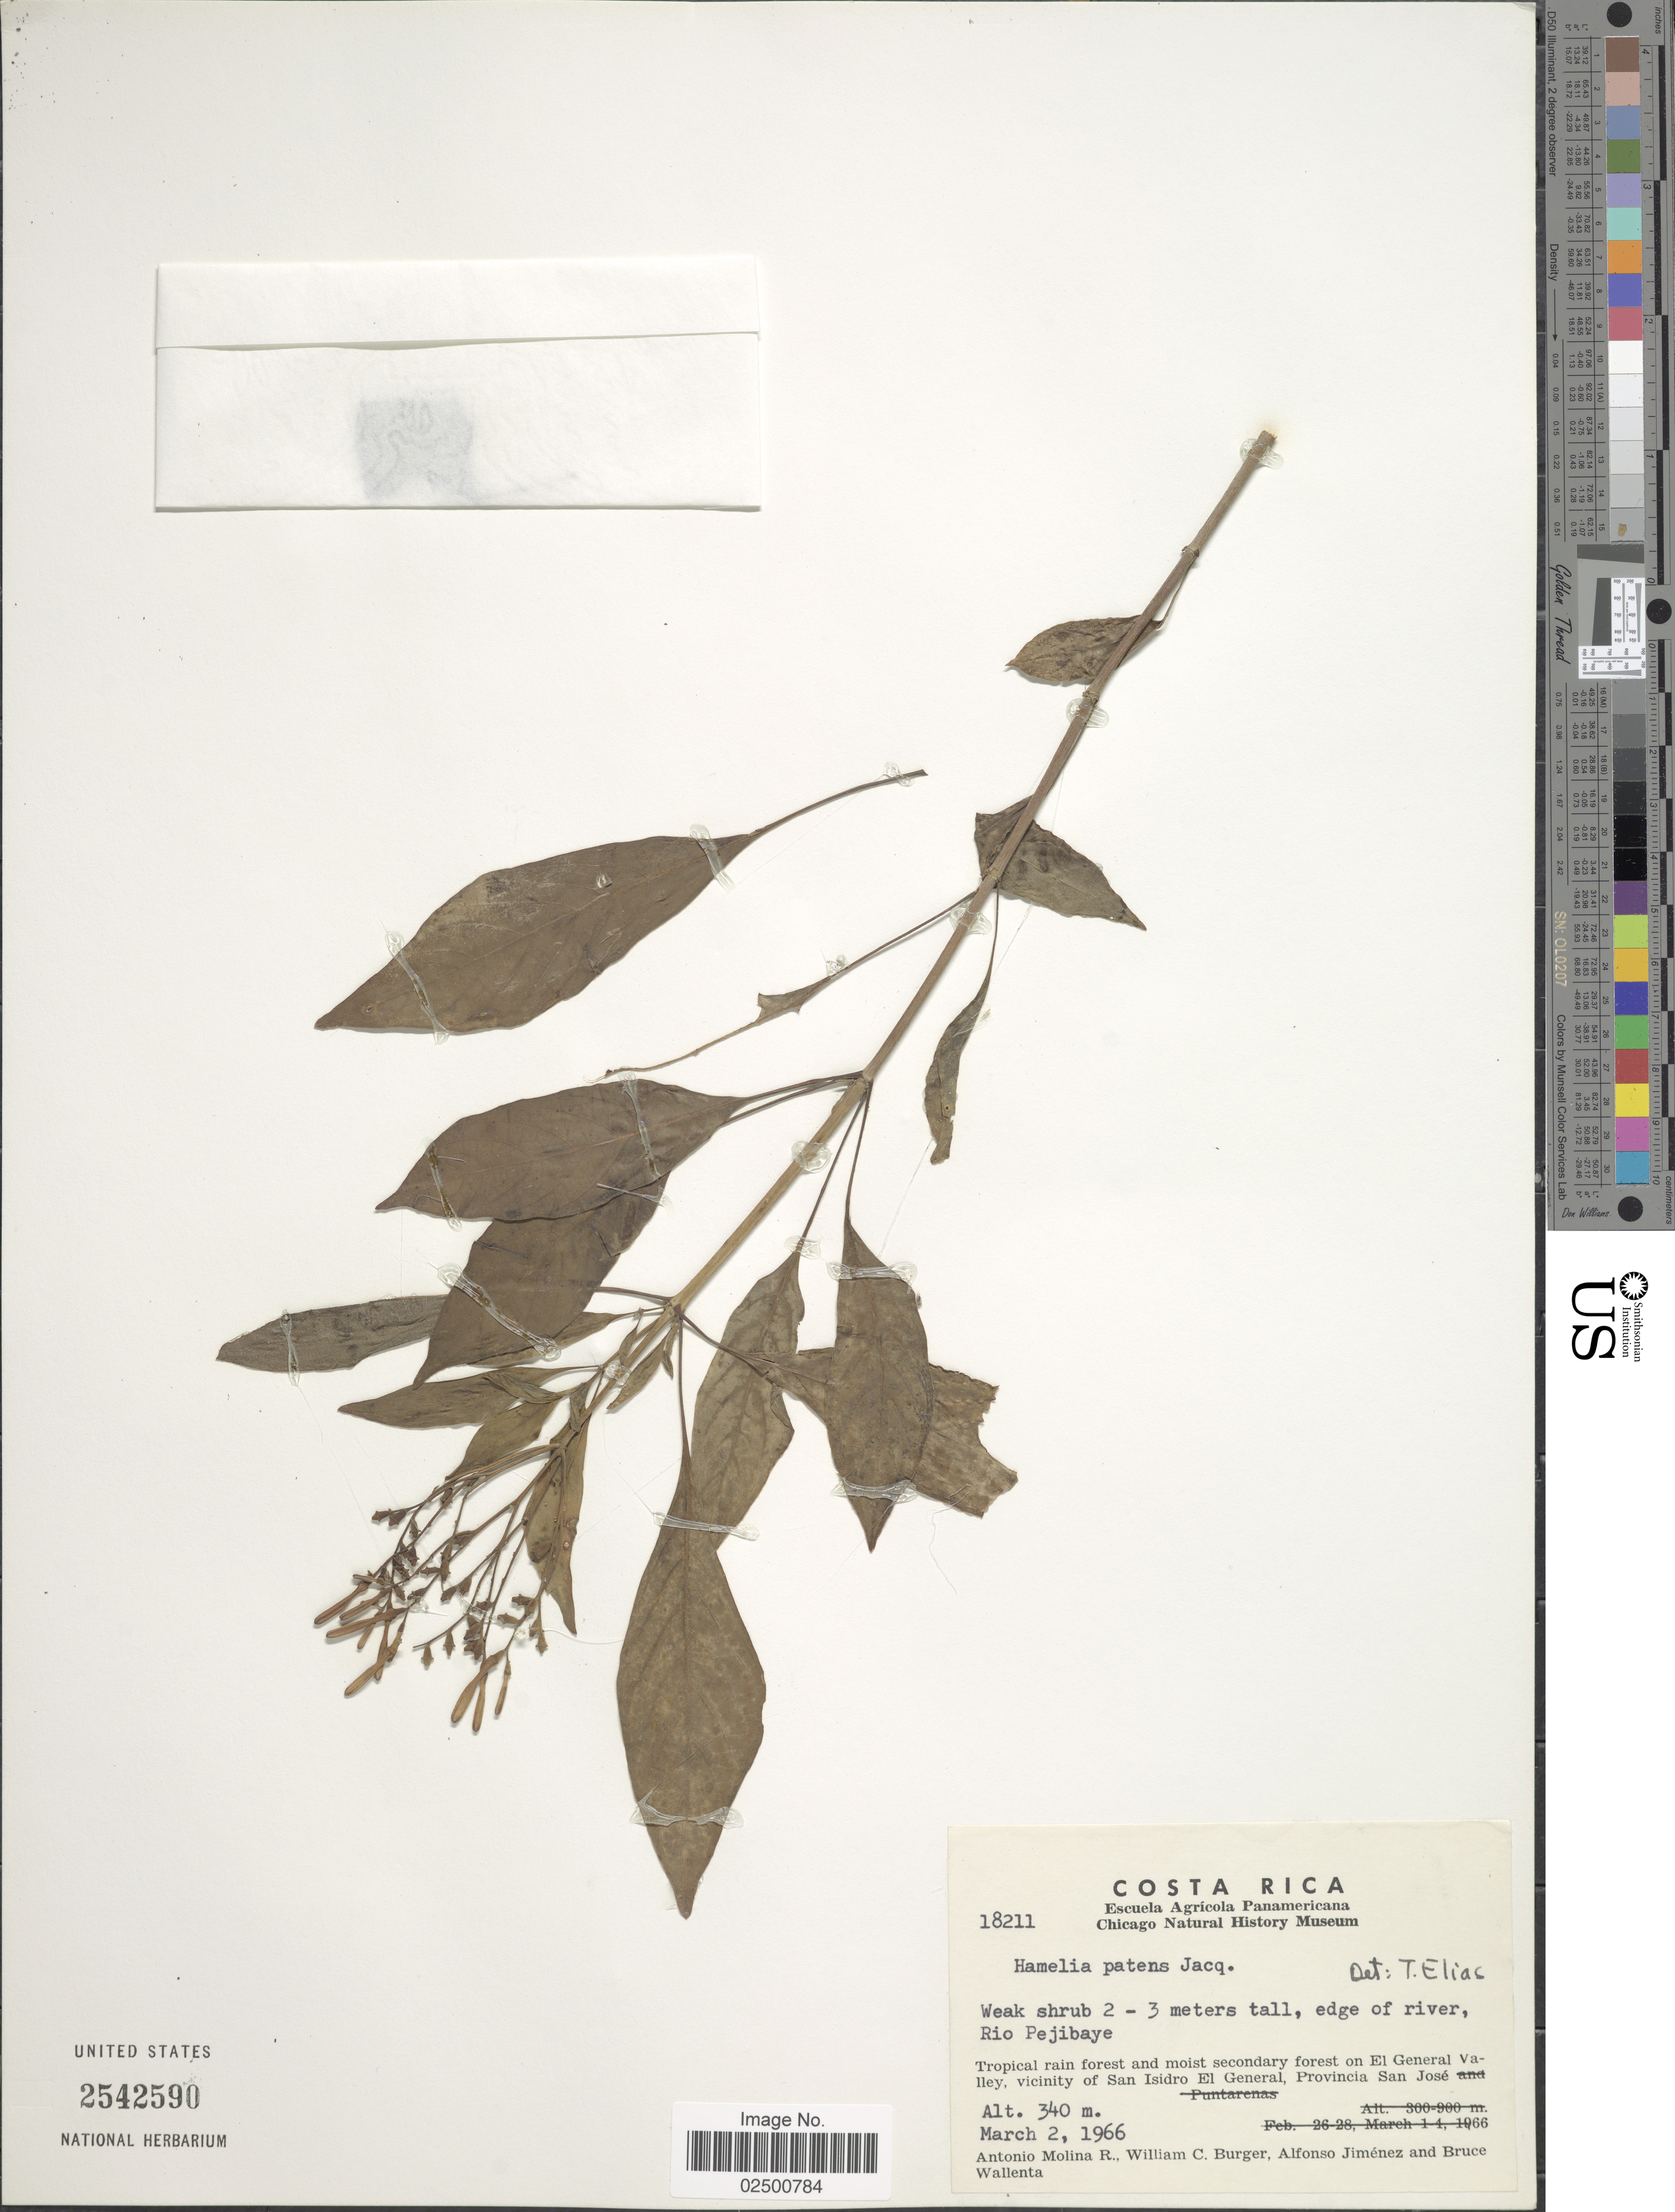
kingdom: Plantae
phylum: Tracheophyta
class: Magnoliopsida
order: Gentianales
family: Rubiaceae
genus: Hamelia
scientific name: Hamelia patens var. patens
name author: Jacq.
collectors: A. Molina R., W. Burger, A. Jiménez & B. Wallenta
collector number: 18211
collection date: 1966-03-02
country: Costa Rica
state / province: San José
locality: Tropical rain forest and moist secondary forest on El General Valley, vicinity of San Isidro El General, Provincia San Jose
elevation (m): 340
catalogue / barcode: US 2542590